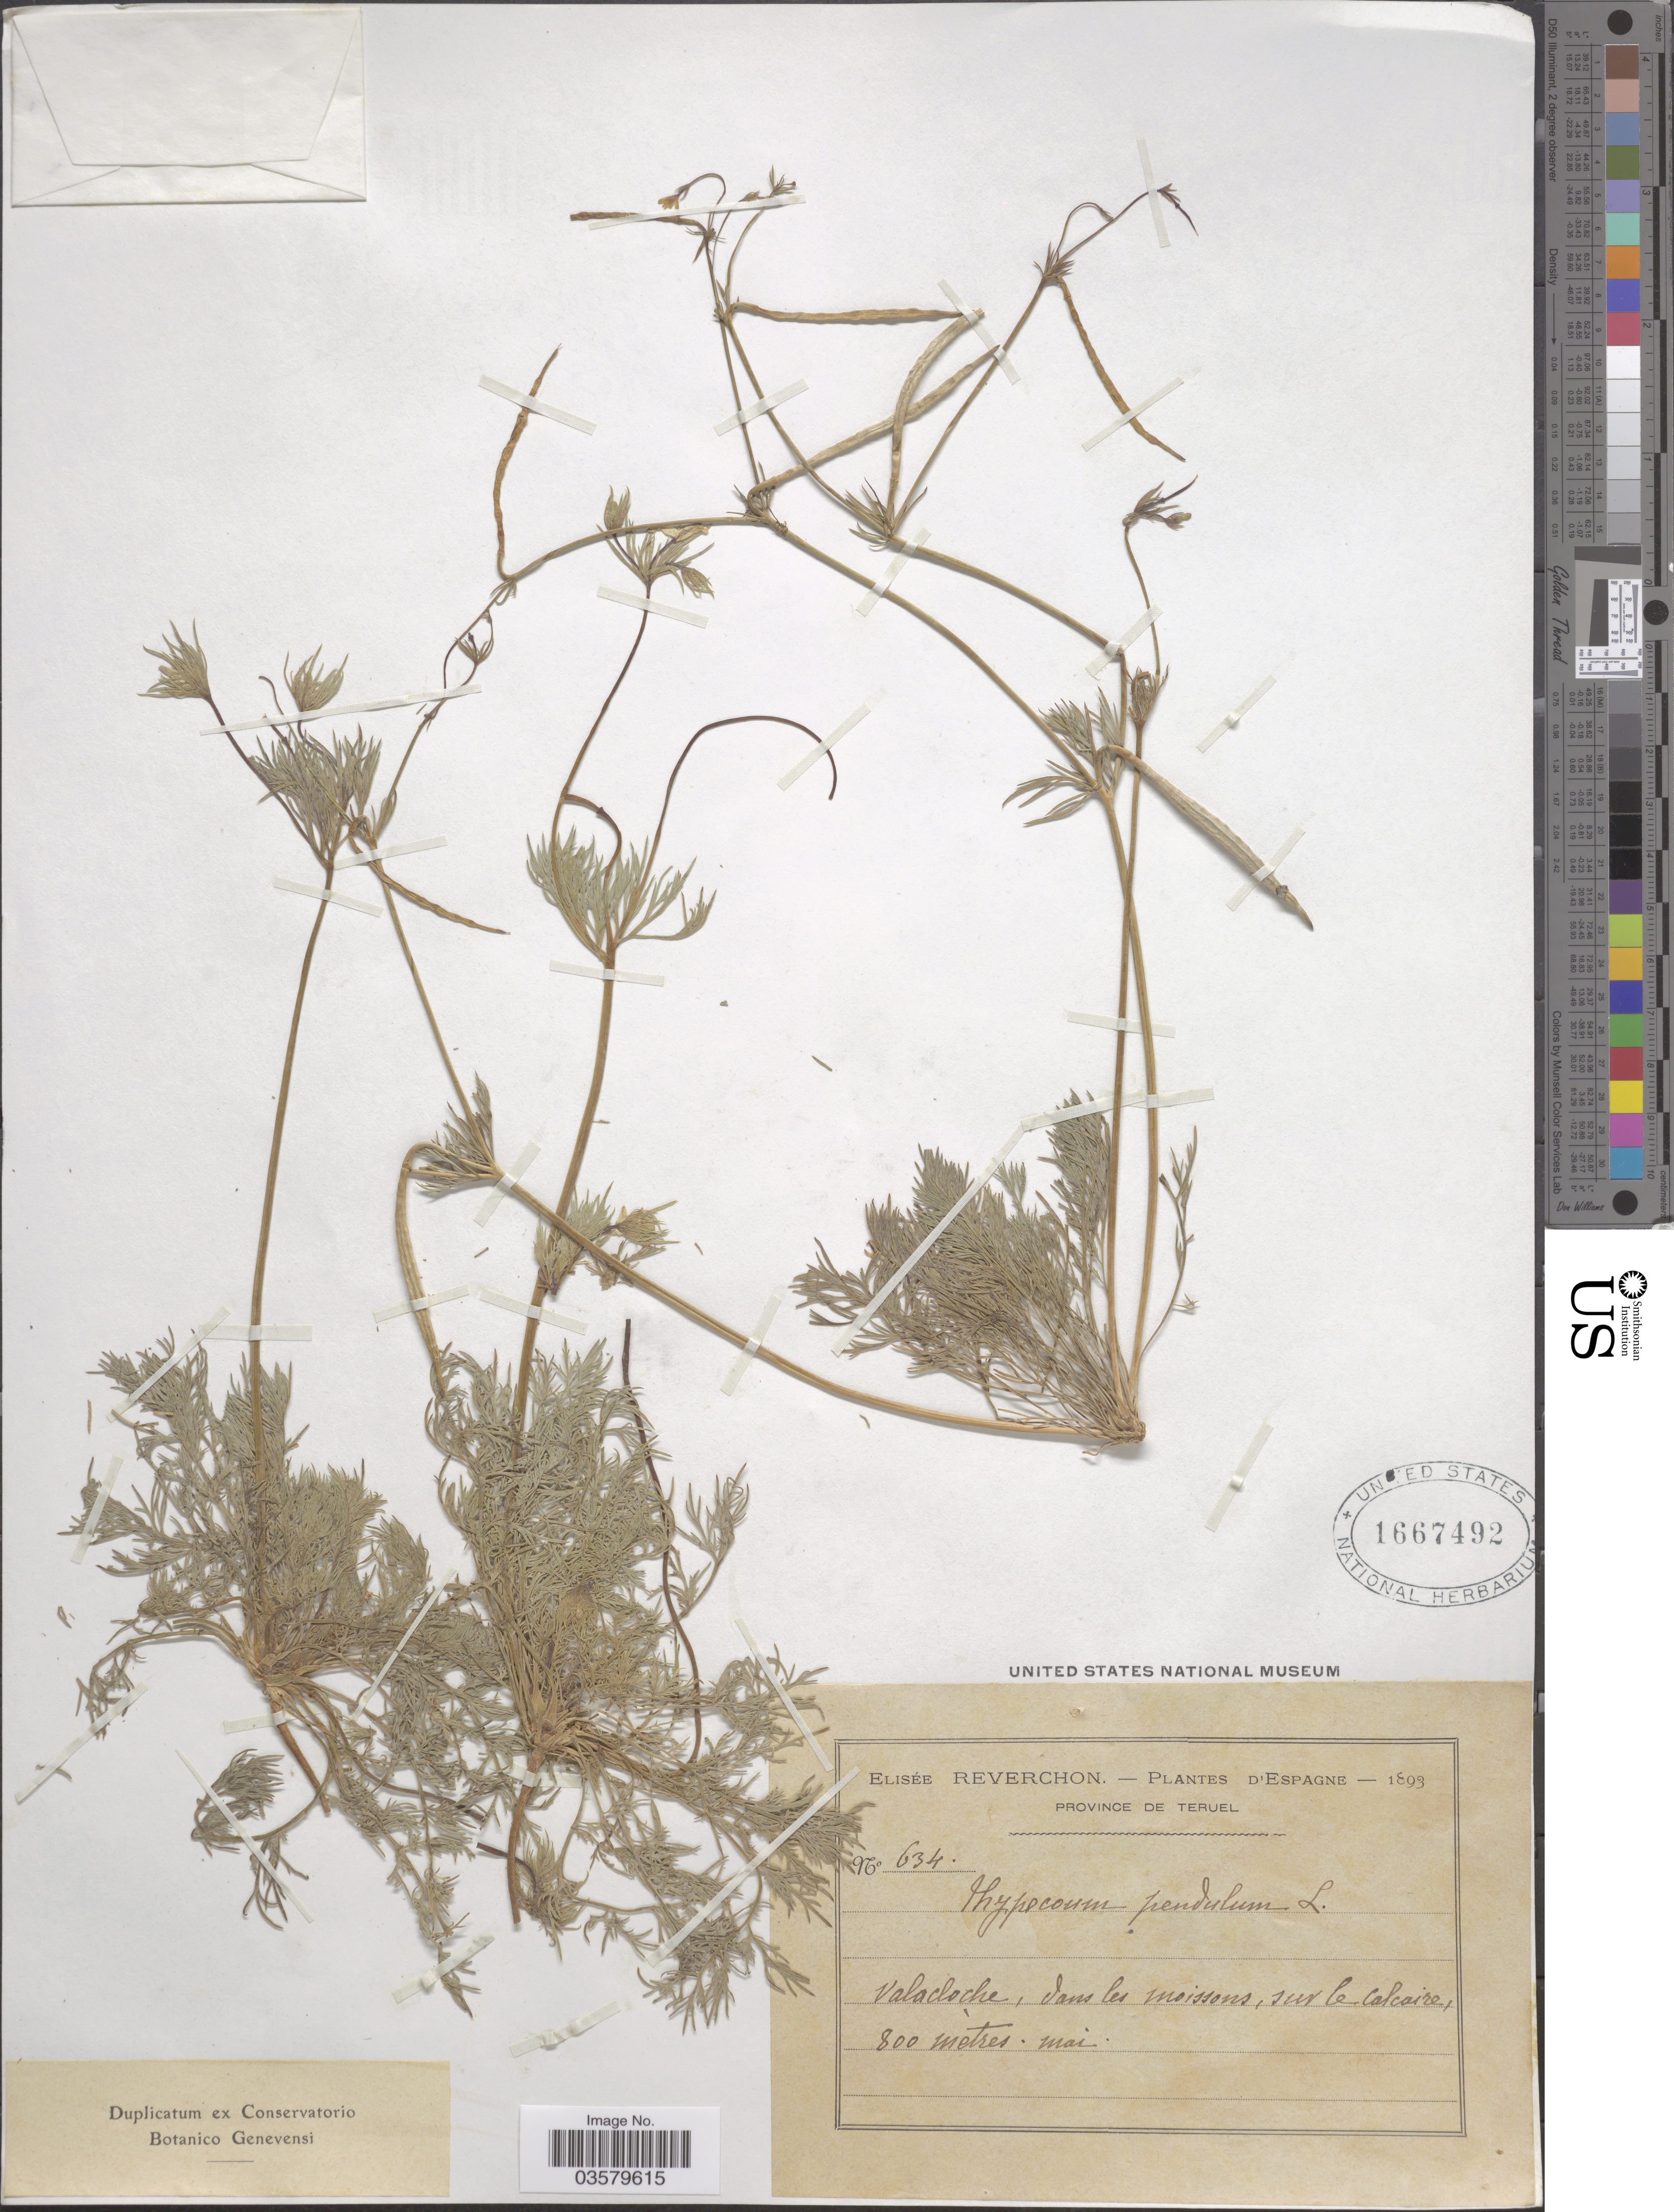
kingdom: Plantae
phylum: Tracheophyta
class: Magnoliopsida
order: Ranunculales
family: Papaveraceae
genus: Hypecoum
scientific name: Hypecoum pendulum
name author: L.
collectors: E. Reverchon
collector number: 634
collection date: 1893-05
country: Spain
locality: Espagne. Province de Teruel. Valacloche.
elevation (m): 800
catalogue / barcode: US 1667492